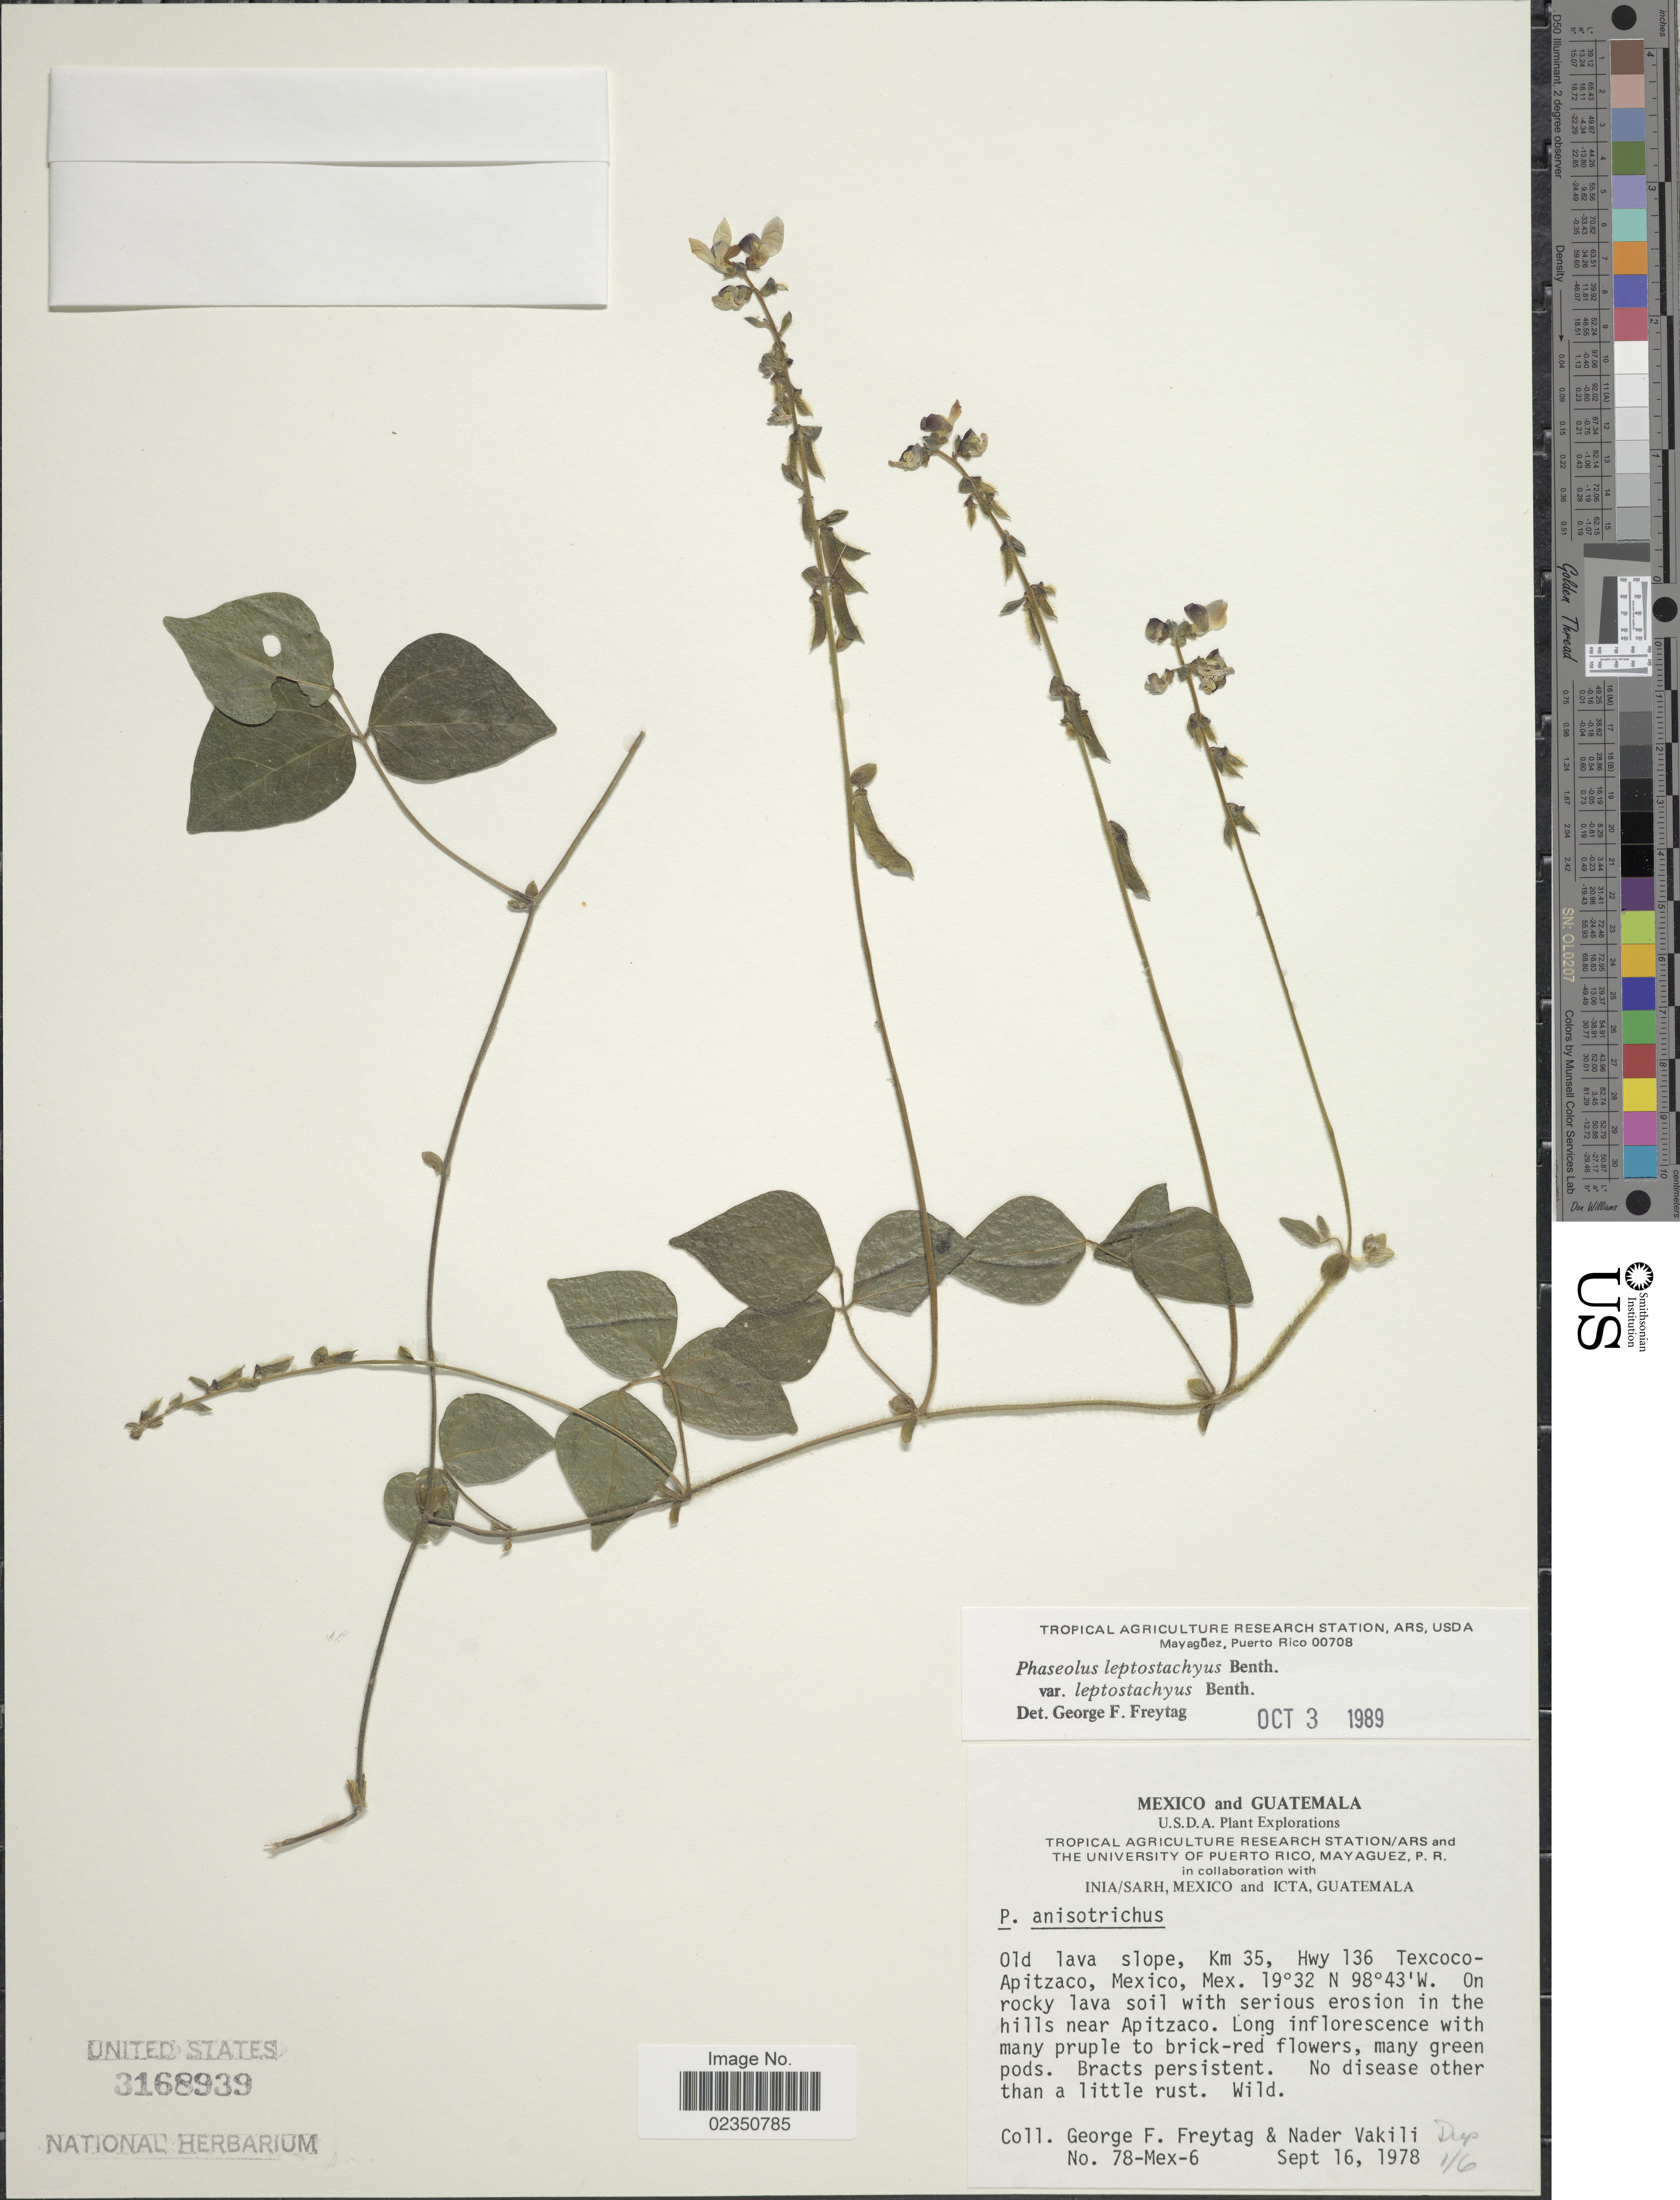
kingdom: Plantae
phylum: Tracheophyta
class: Magnoliopsida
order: Fabales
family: Fabaceae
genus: Phaseolus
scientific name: Phaseolus leptostachyus var. leptostachyus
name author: Benth.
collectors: G. F. Freytag & N. Vakili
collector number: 78-Mex-6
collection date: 1978-09-16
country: Mexico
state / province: México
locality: Old lava slope, km 35, Hwy 136 Texcoco - Apitzaco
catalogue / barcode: US 3168939